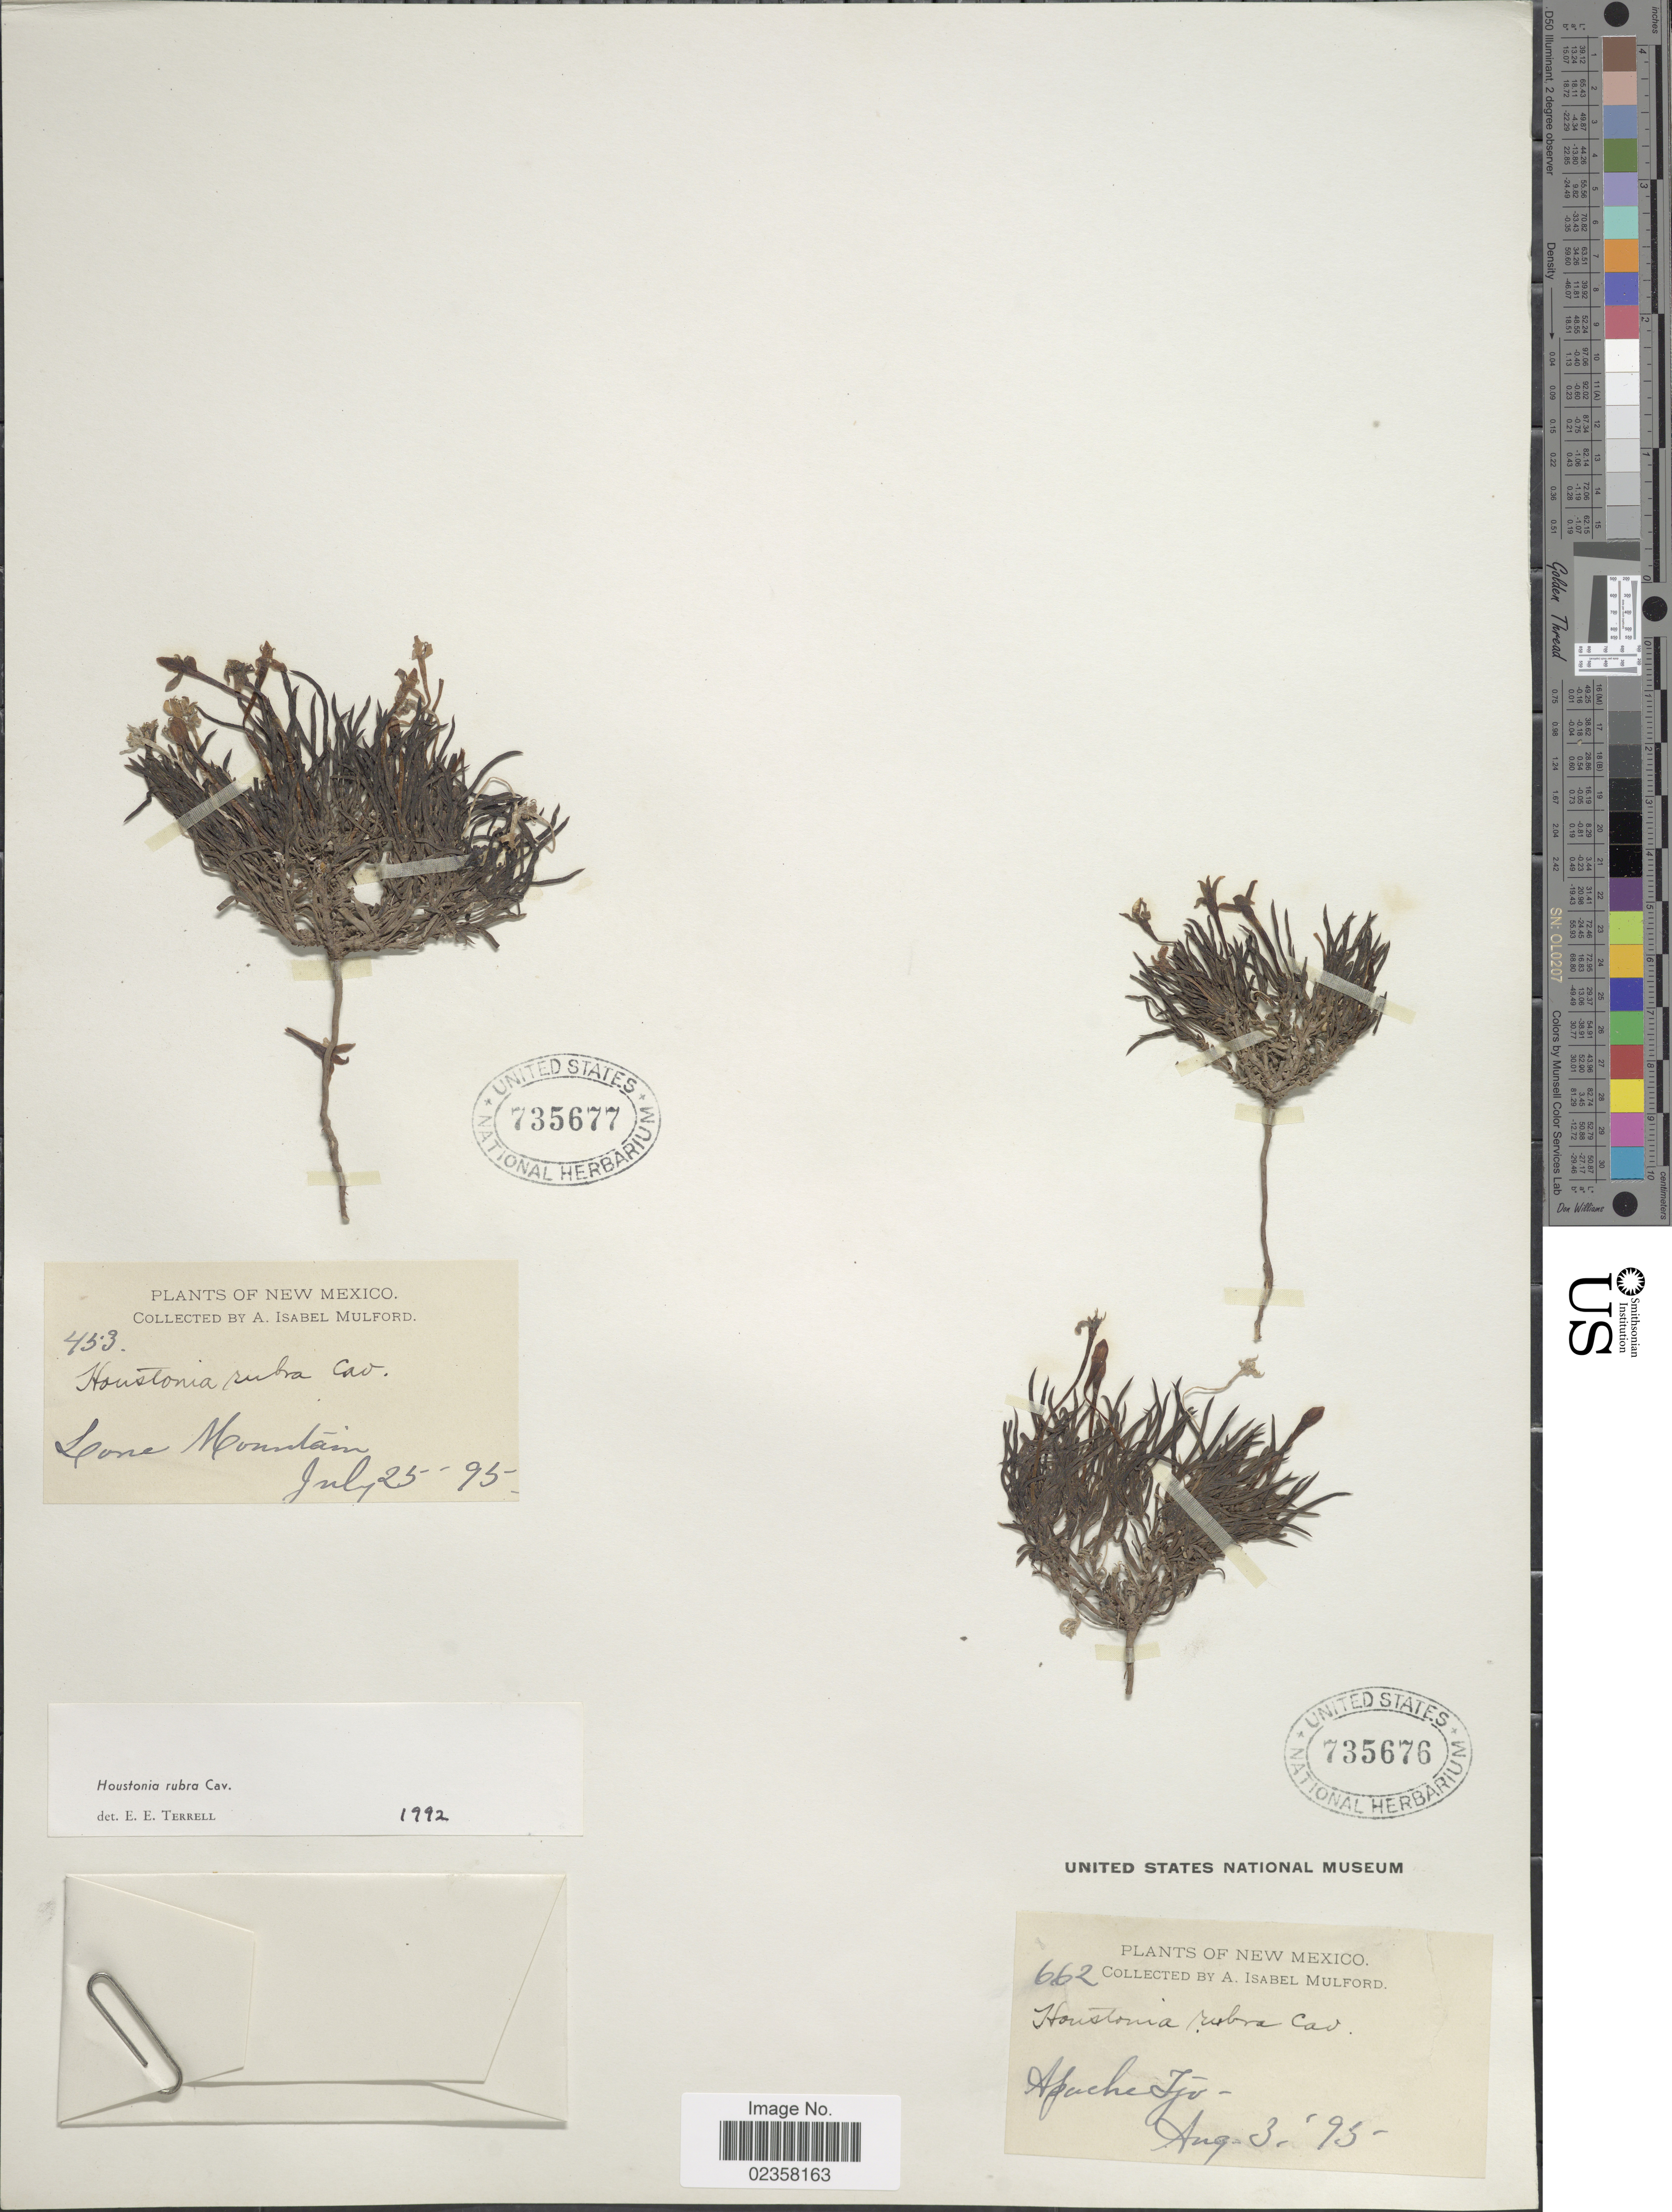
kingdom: Plantae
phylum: Tracheophyta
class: Magnoliopsida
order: Gentianales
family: Rubiaceae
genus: Houstonia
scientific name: Houstonia rubra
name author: Cav.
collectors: A. Mulford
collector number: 662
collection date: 1895-08-03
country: United States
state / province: New Mexico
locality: Apache Tjo.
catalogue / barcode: US 735676